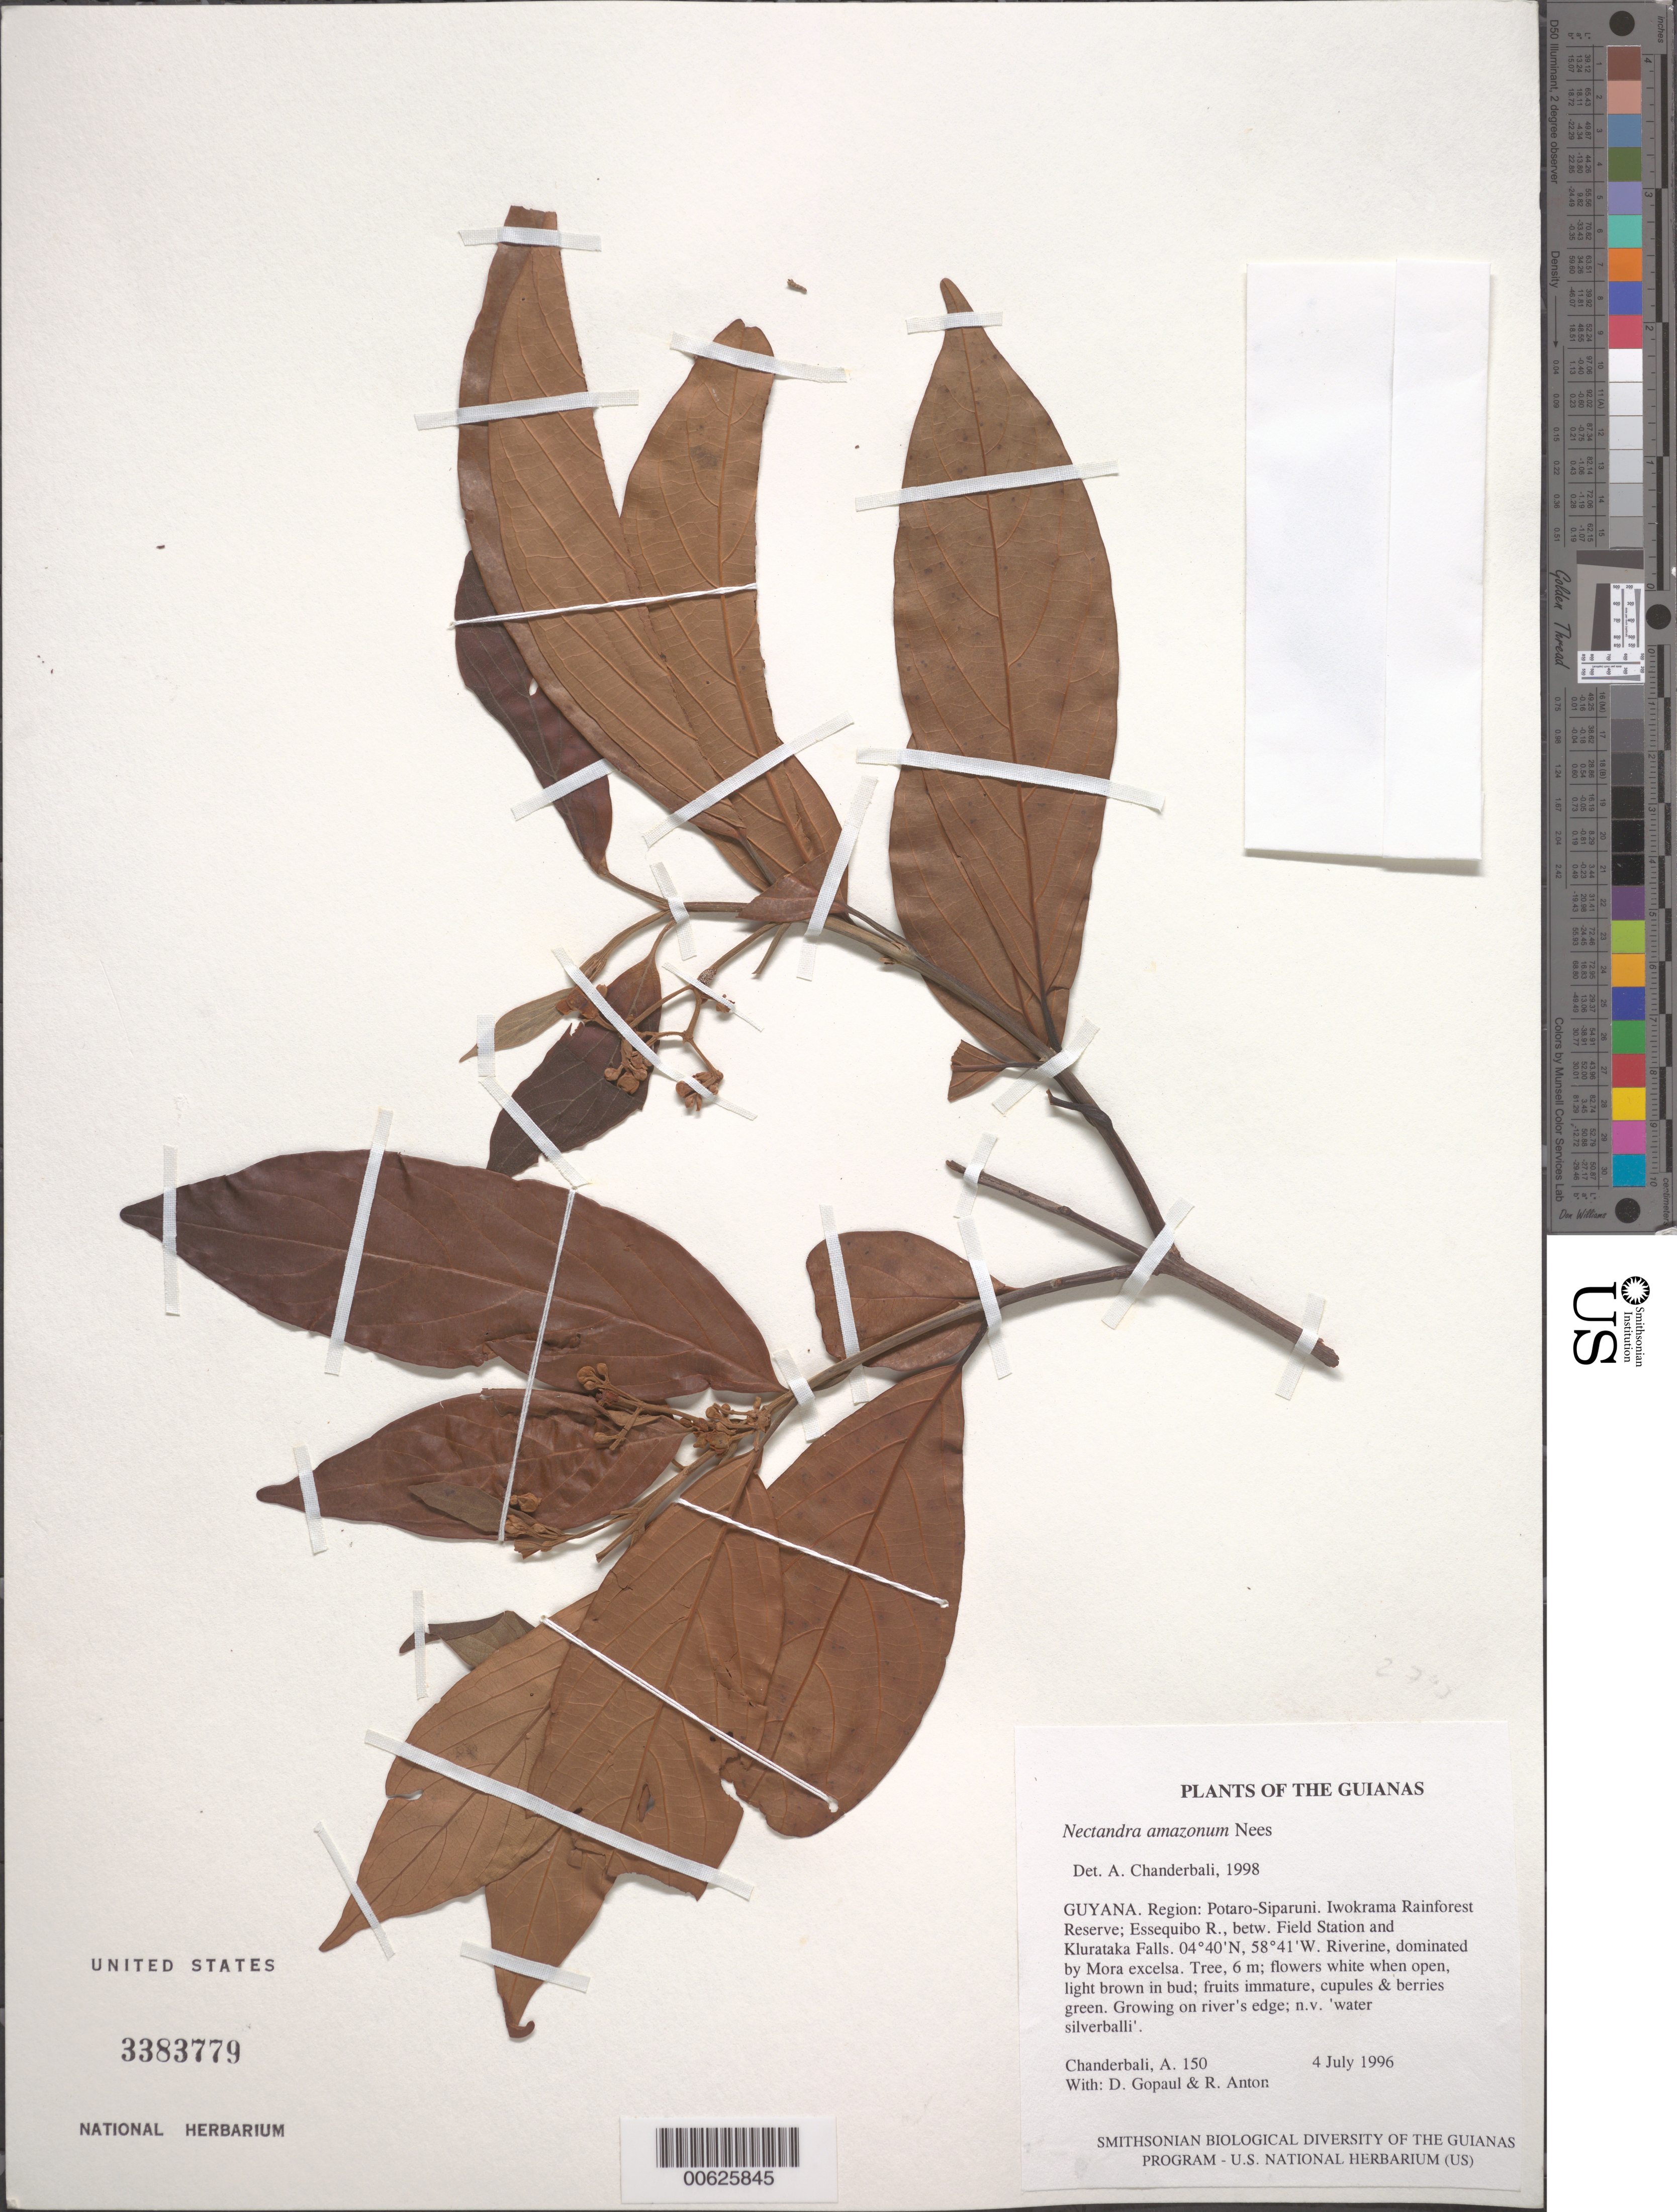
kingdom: Plantae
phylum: Tracheophyta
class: Magnoliopsida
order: Laurales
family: Lauraceae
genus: Nectandra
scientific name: Nectandra amazonum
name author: Nees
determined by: Chanderbali, Andre Shashi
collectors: A. S. Chanderbali, D. Gopaul & R. Anton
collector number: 150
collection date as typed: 4 July 1996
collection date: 1996-07-04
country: Guyana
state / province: Potaro-Siparuni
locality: Iwokrama Rainforest Reserve; Essequibo R., betw. Field Station and Klurataka Falls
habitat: Riverine, dominated by Mora excelsa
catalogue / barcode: US 3383779